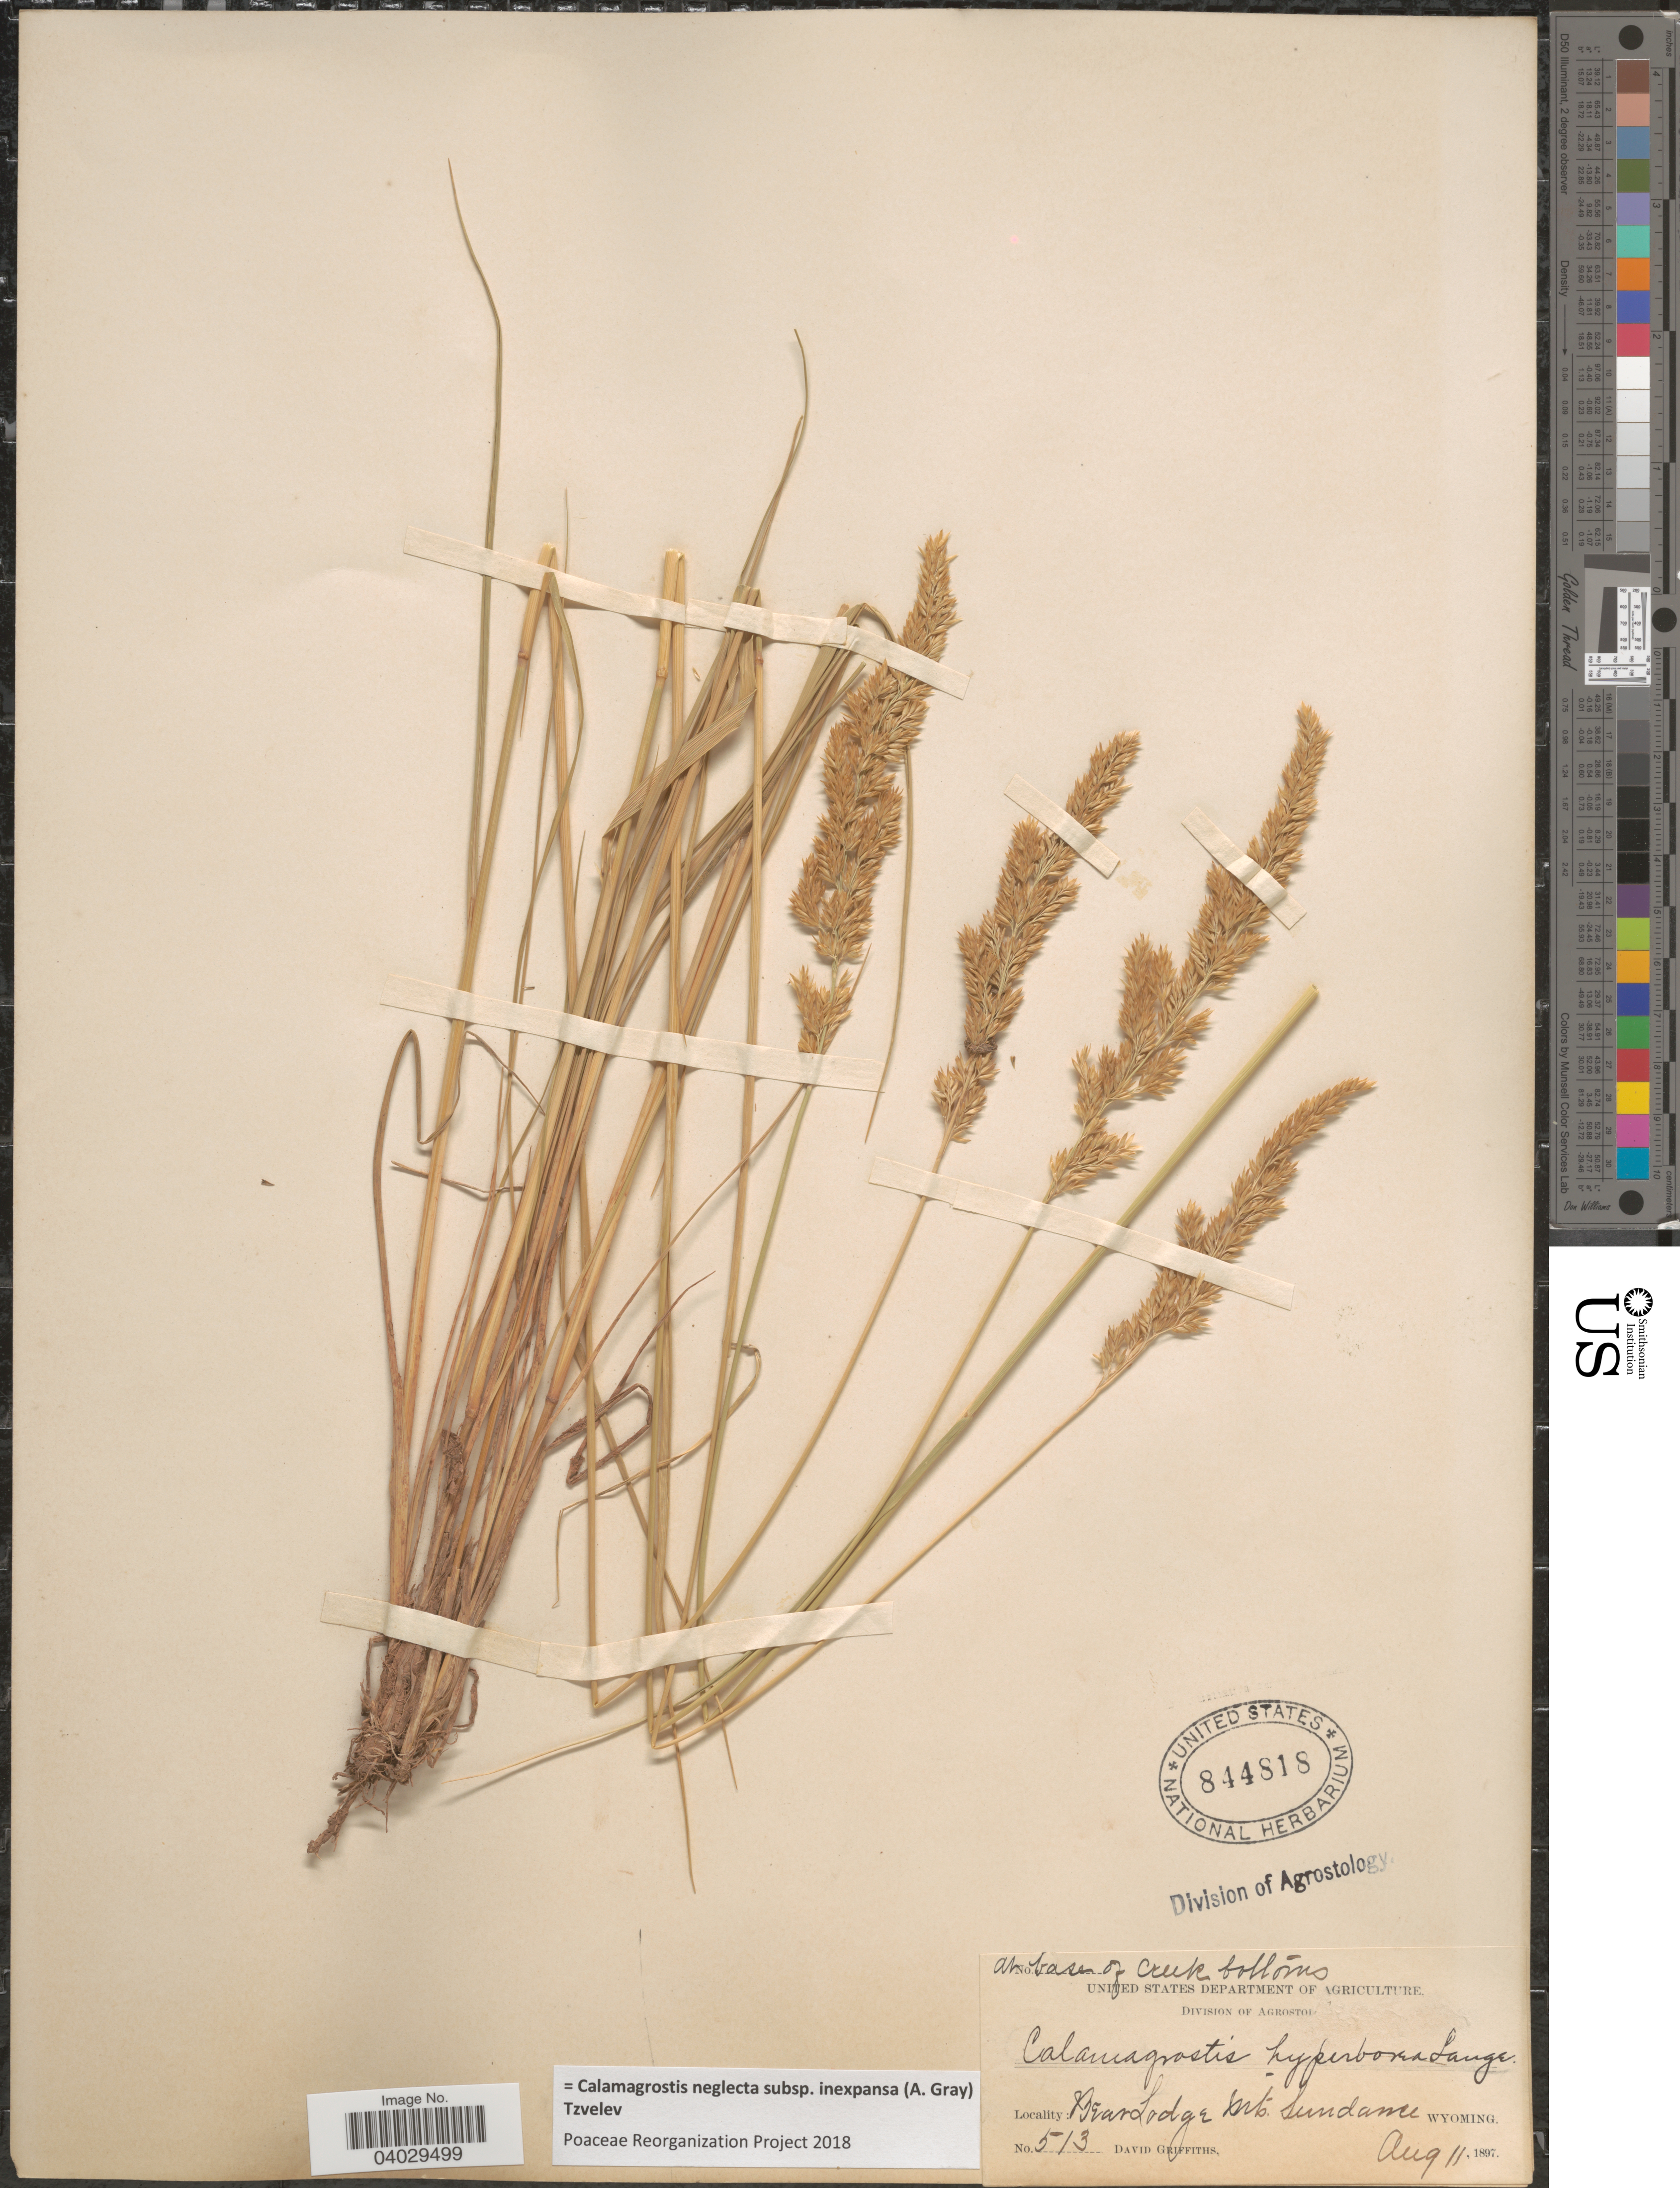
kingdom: Plantae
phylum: Tracheophyta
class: Liliopsida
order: Poales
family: Poaceae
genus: Calamagrostis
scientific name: Calamagrostis neglecta subsp. inexpansa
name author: (A. Gray) Tzvelev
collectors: D. Griffiths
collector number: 513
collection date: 1897-08-11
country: United States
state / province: Wyoming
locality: Bear Lodge Mts. Sundance.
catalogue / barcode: US 844818